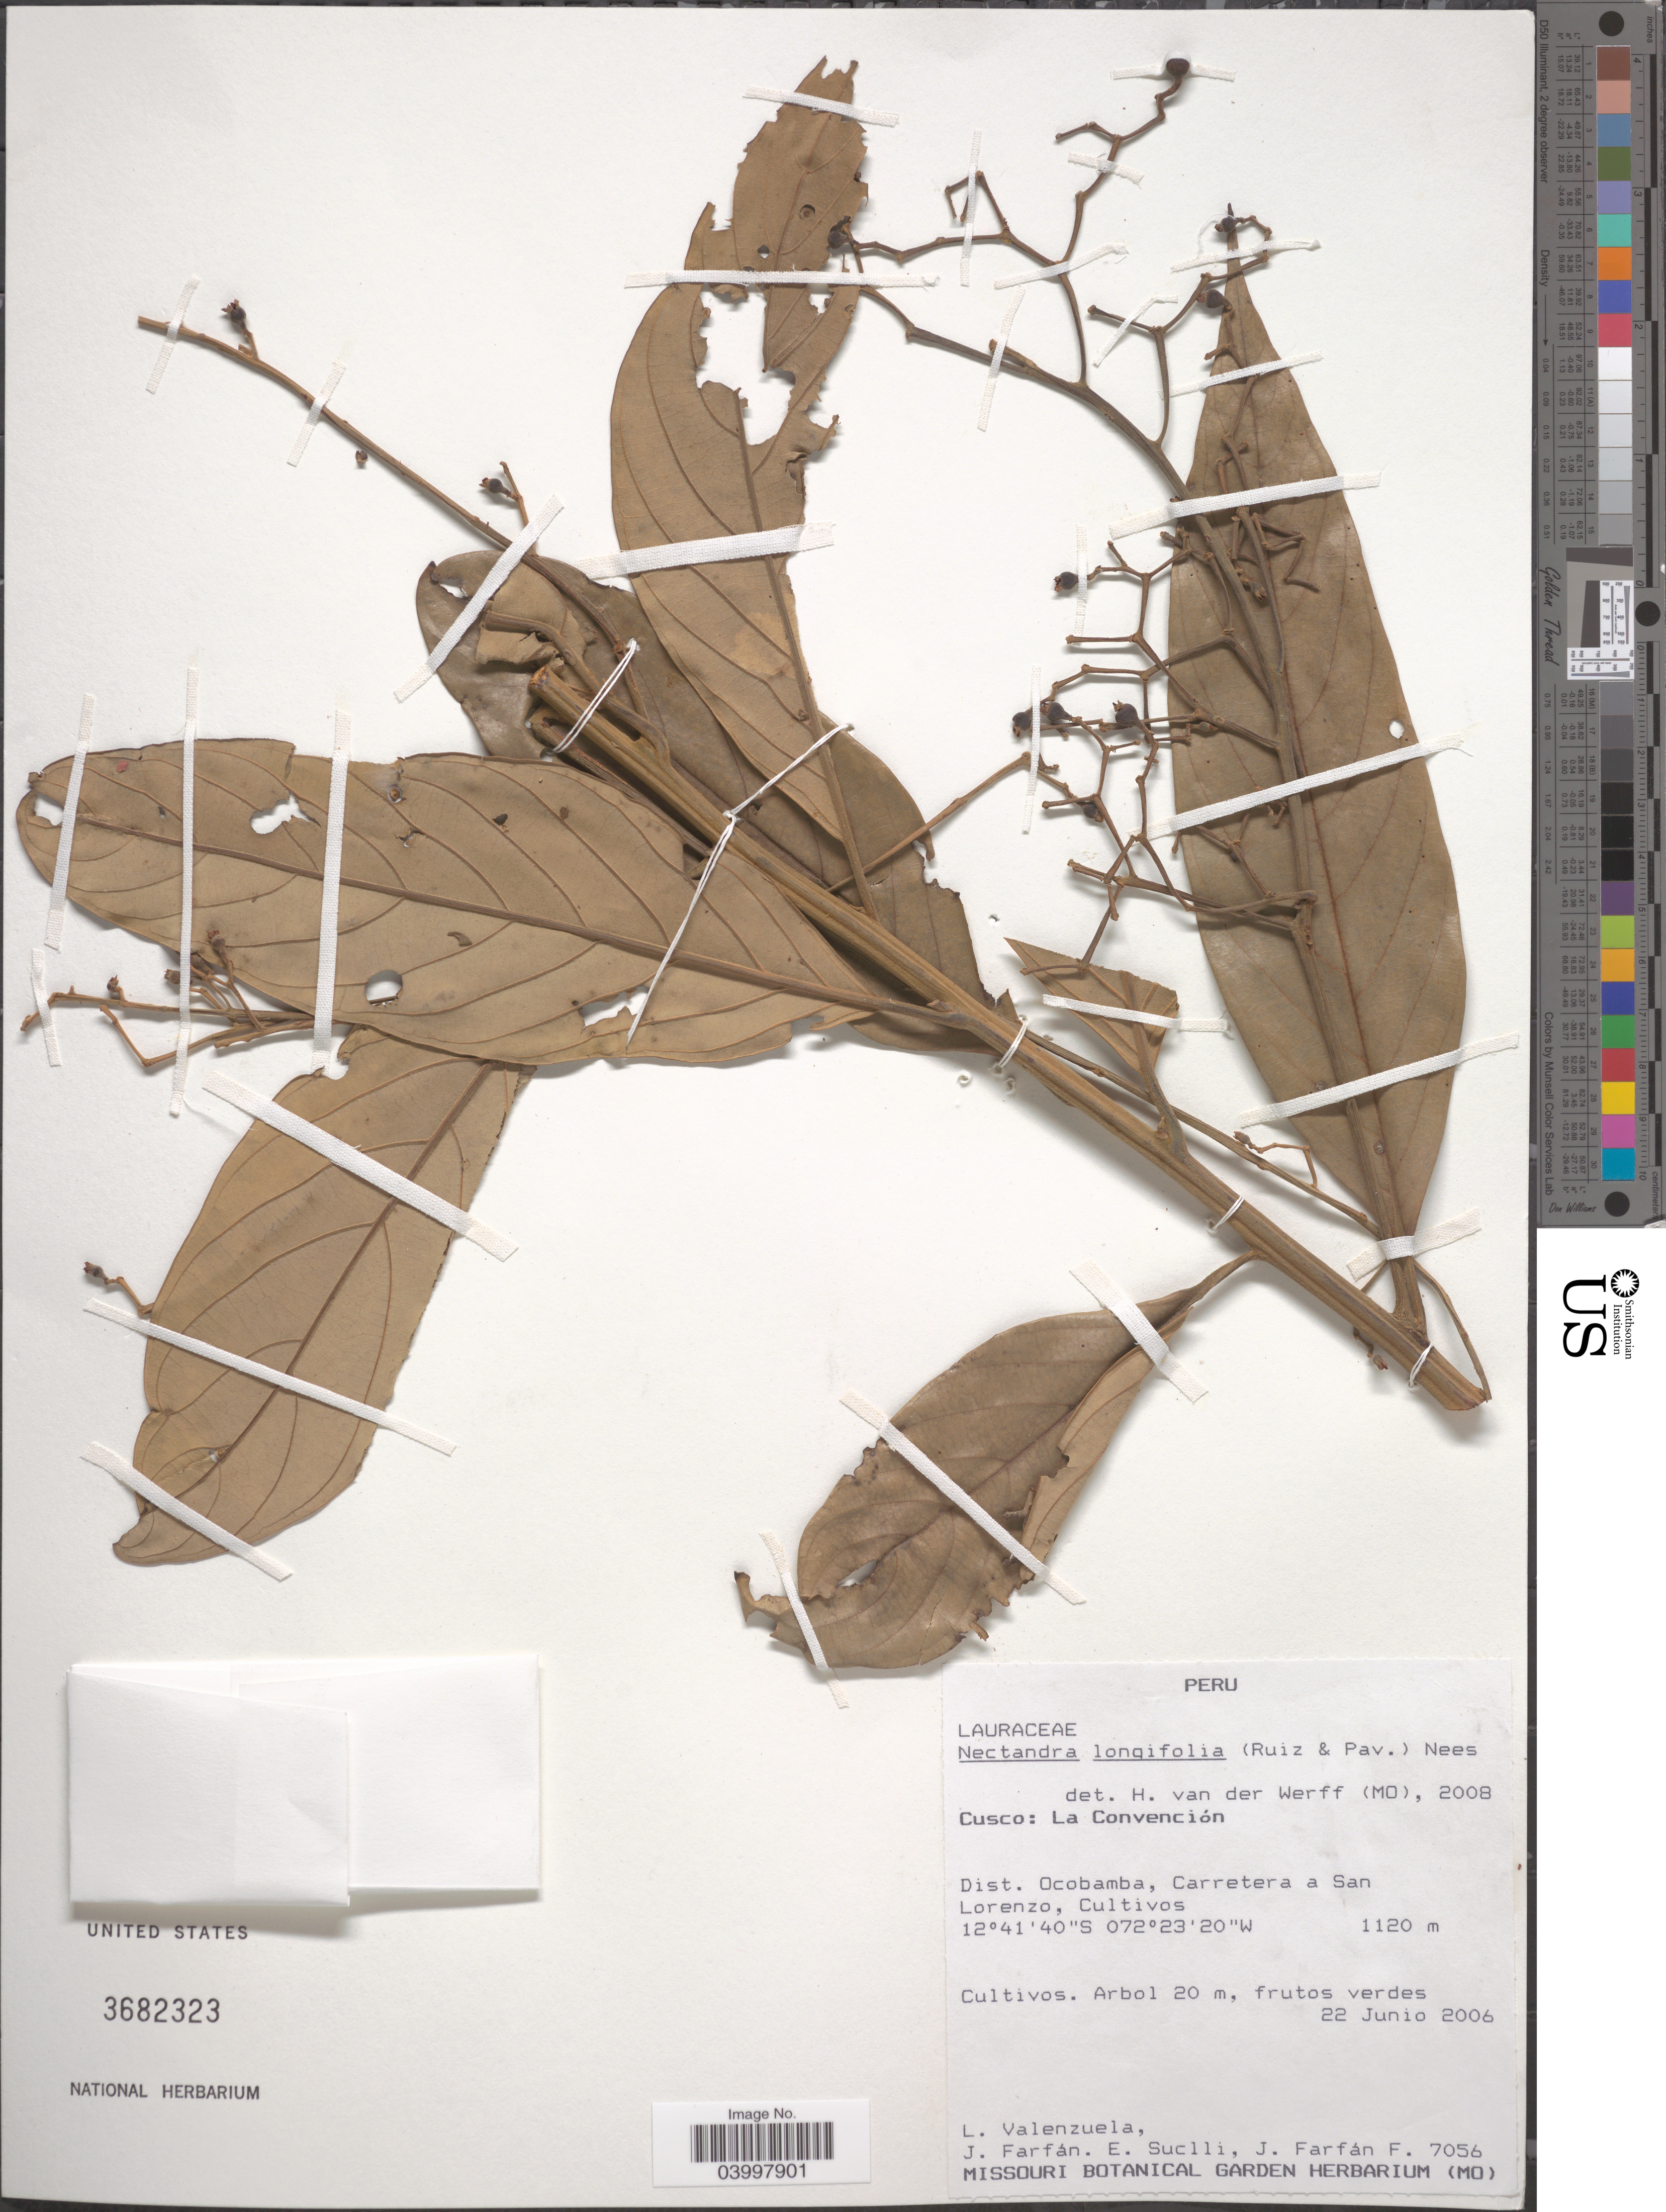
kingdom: Plantae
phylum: Tracheophyta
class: Magnoliopsida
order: Laurales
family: Lauraceae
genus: Nectandra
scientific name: Nectandra longifolia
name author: (Ruiz & Pav.) Nees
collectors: L. Valenzuela, J. Farfán, E. Suclli & J. Farfán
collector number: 7056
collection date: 2006-06-22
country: Peru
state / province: Cusco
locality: La Convención. Dist. Ocobamba, Carretera a San Lorenzo, Cultivos.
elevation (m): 1120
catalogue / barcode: US 3682323